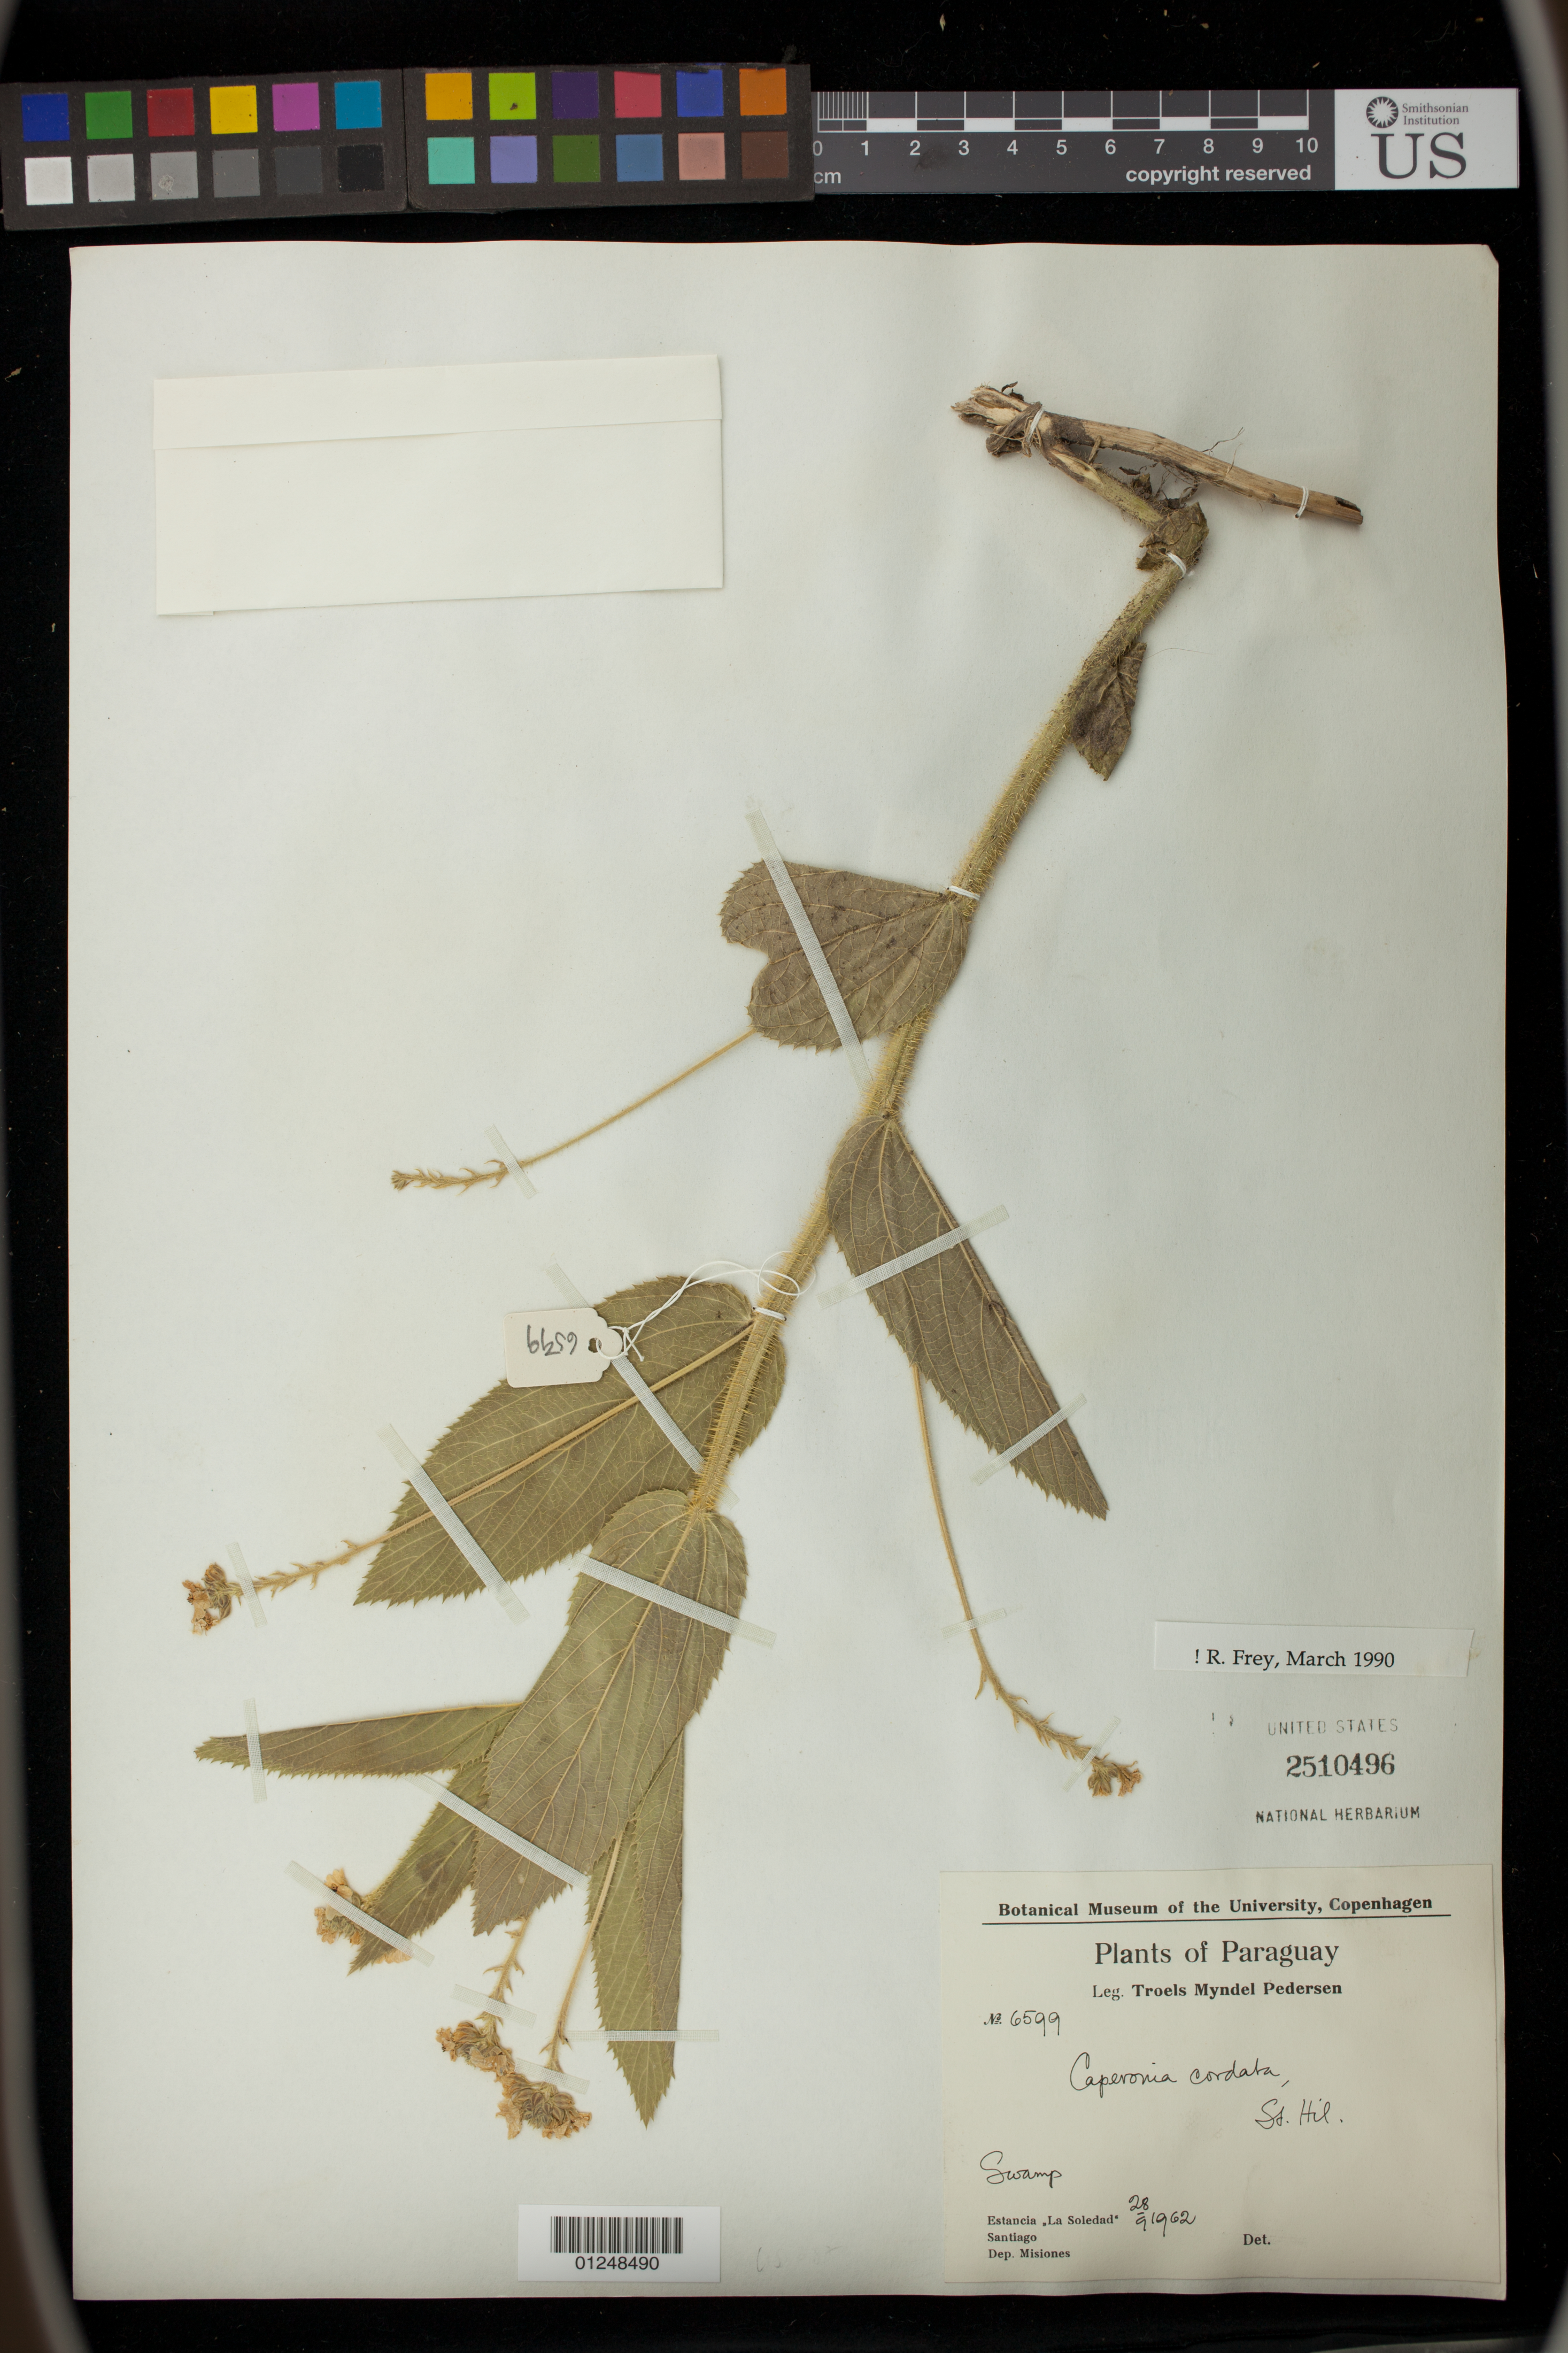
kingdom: Plantae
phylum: Tracheophyta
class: Magnoliopsida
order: Malpighiales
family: Euphorbiaceae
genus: Caperonia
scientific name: Caperonia cordata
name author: A. St.-Hil.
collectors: T. M. Pedersen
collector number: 6599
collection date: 1962-09-28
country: Paraguay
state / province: Misiones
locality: Estancia "La Soledad", Santiago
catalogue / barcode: US 2510496